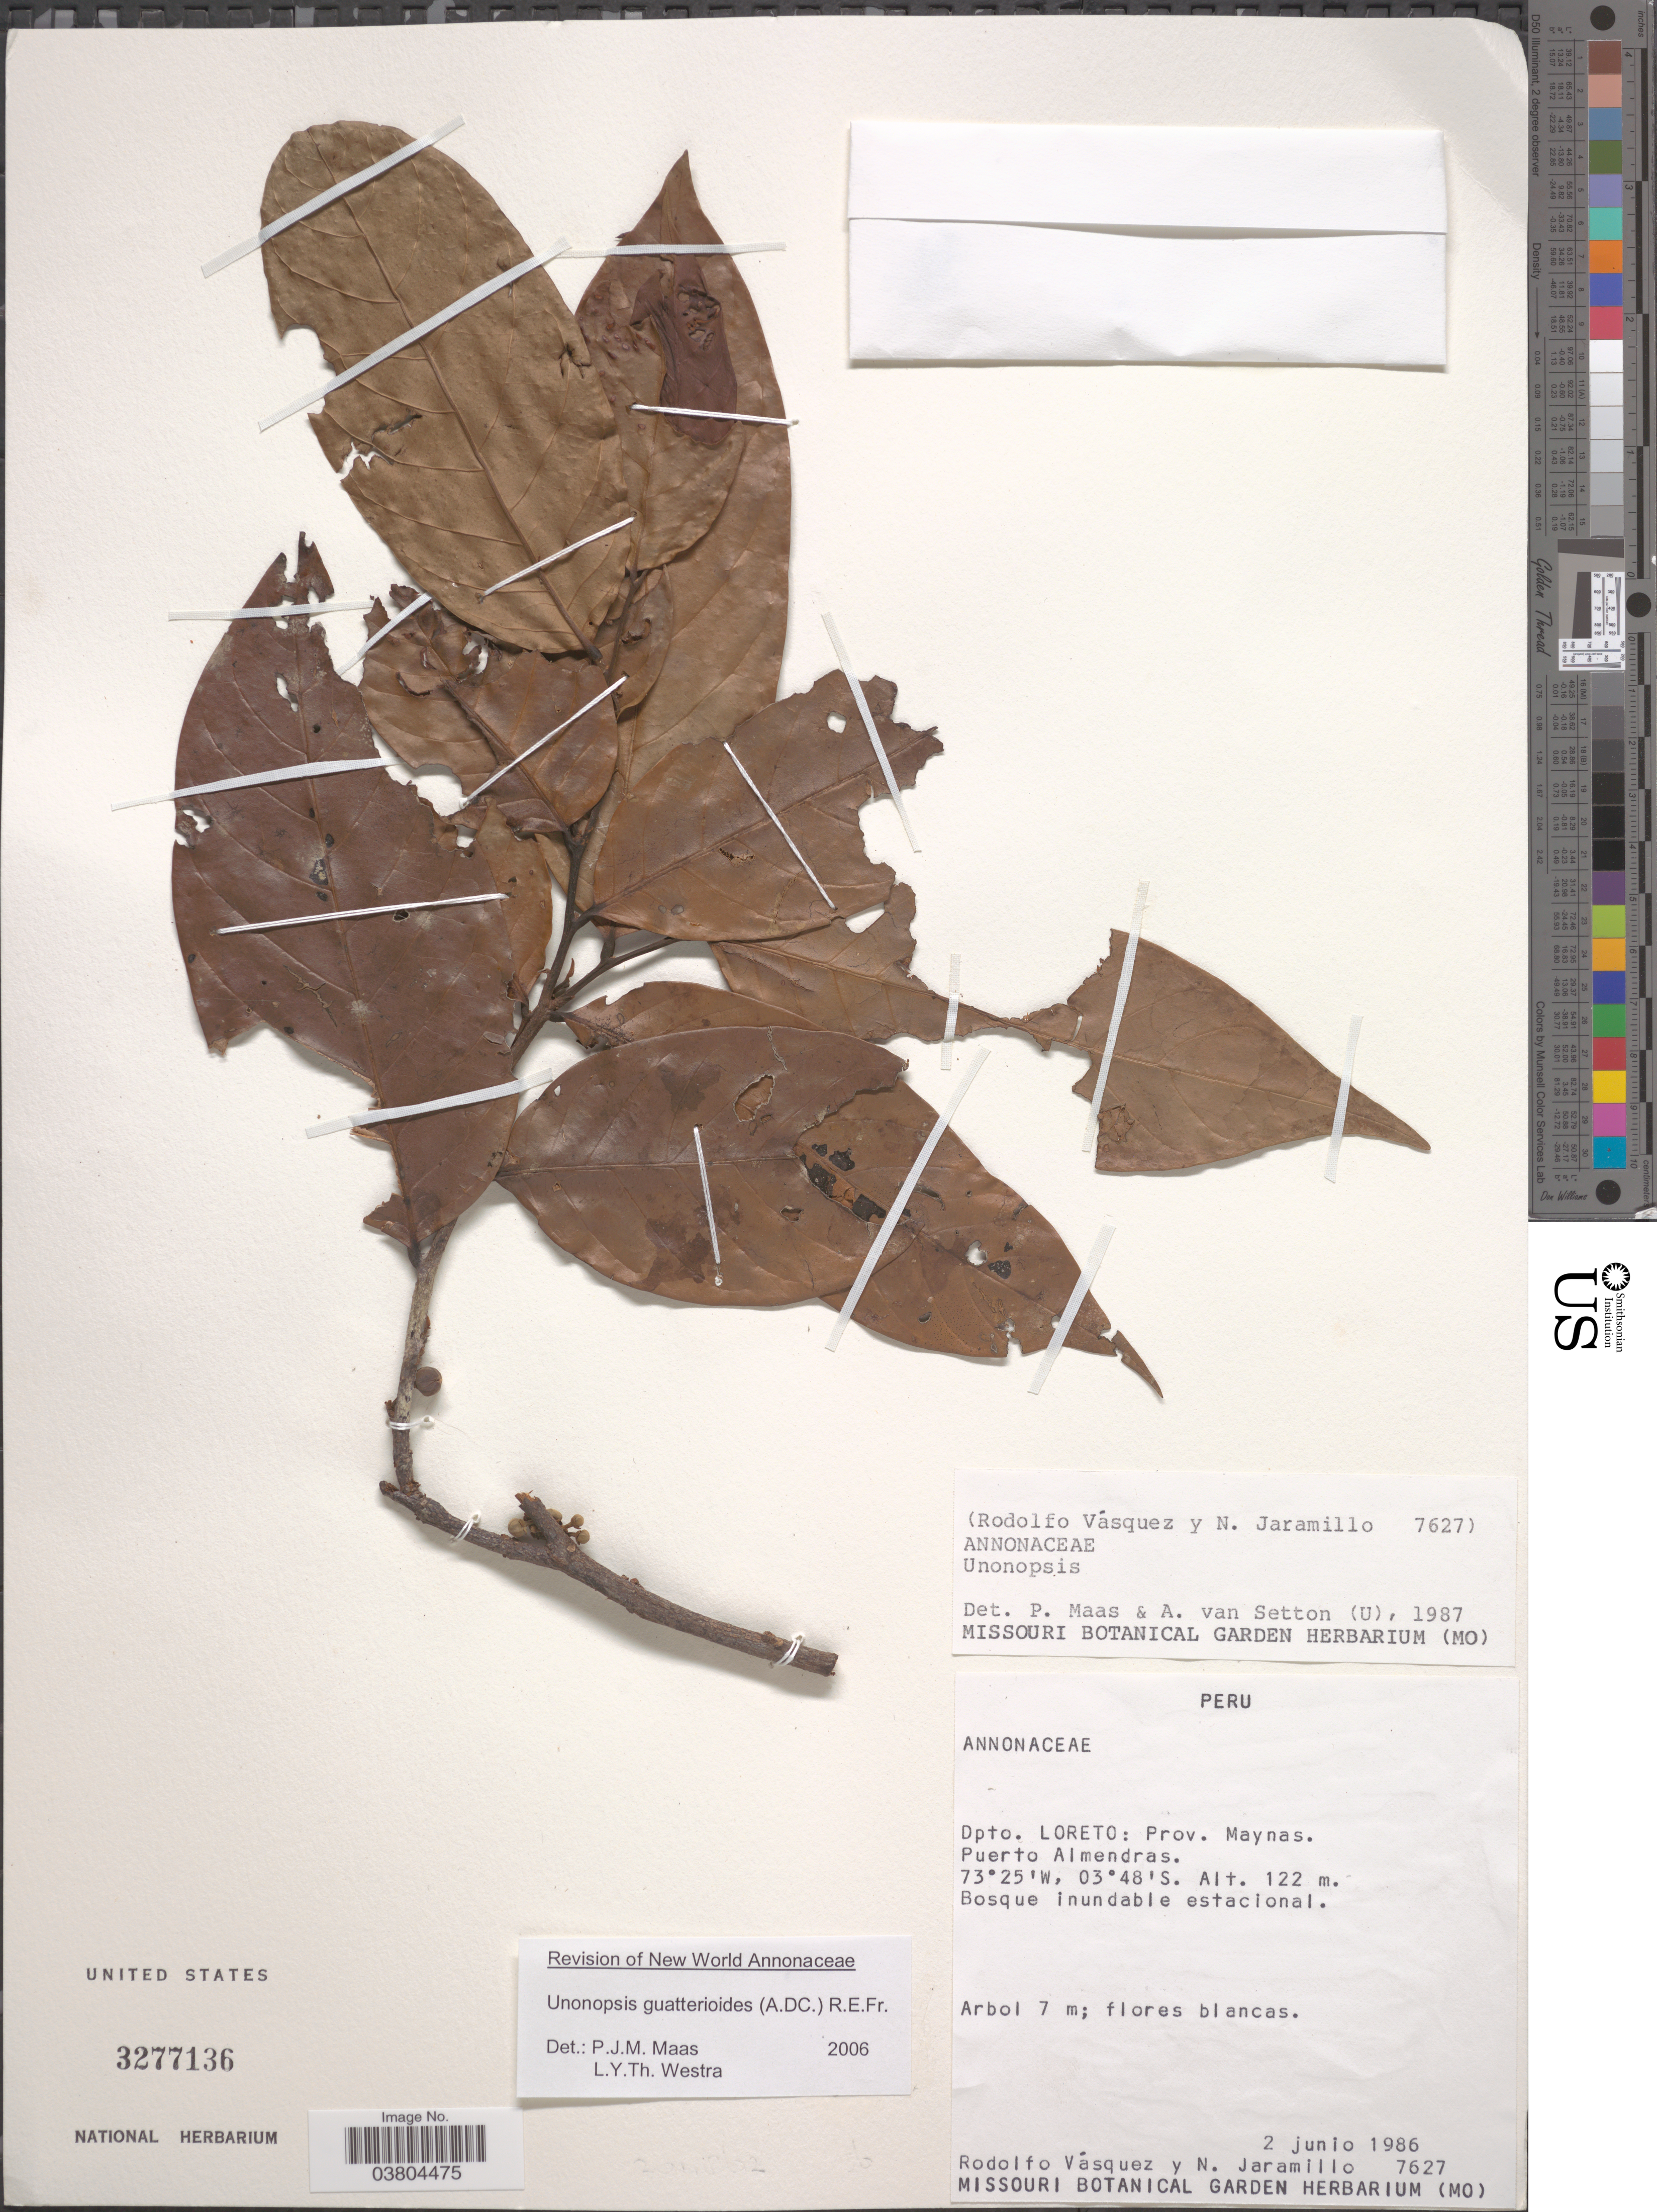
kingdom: Plantae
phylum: Tracheophyta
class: Magnoliopsida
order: Magnoliales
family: Annonaceae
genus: Unonopsis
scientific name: Unonopsis guatterioides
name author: (A. DC.) R.E. Fr.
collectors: R. Vásquez & N. Jaramillo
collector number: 7627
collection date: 1986-06-02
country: Peru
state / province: Loreto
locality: Dpto. Loreto: Prov. Maynas. Puerto Almendras.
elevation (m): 122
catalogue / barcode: US 3277136